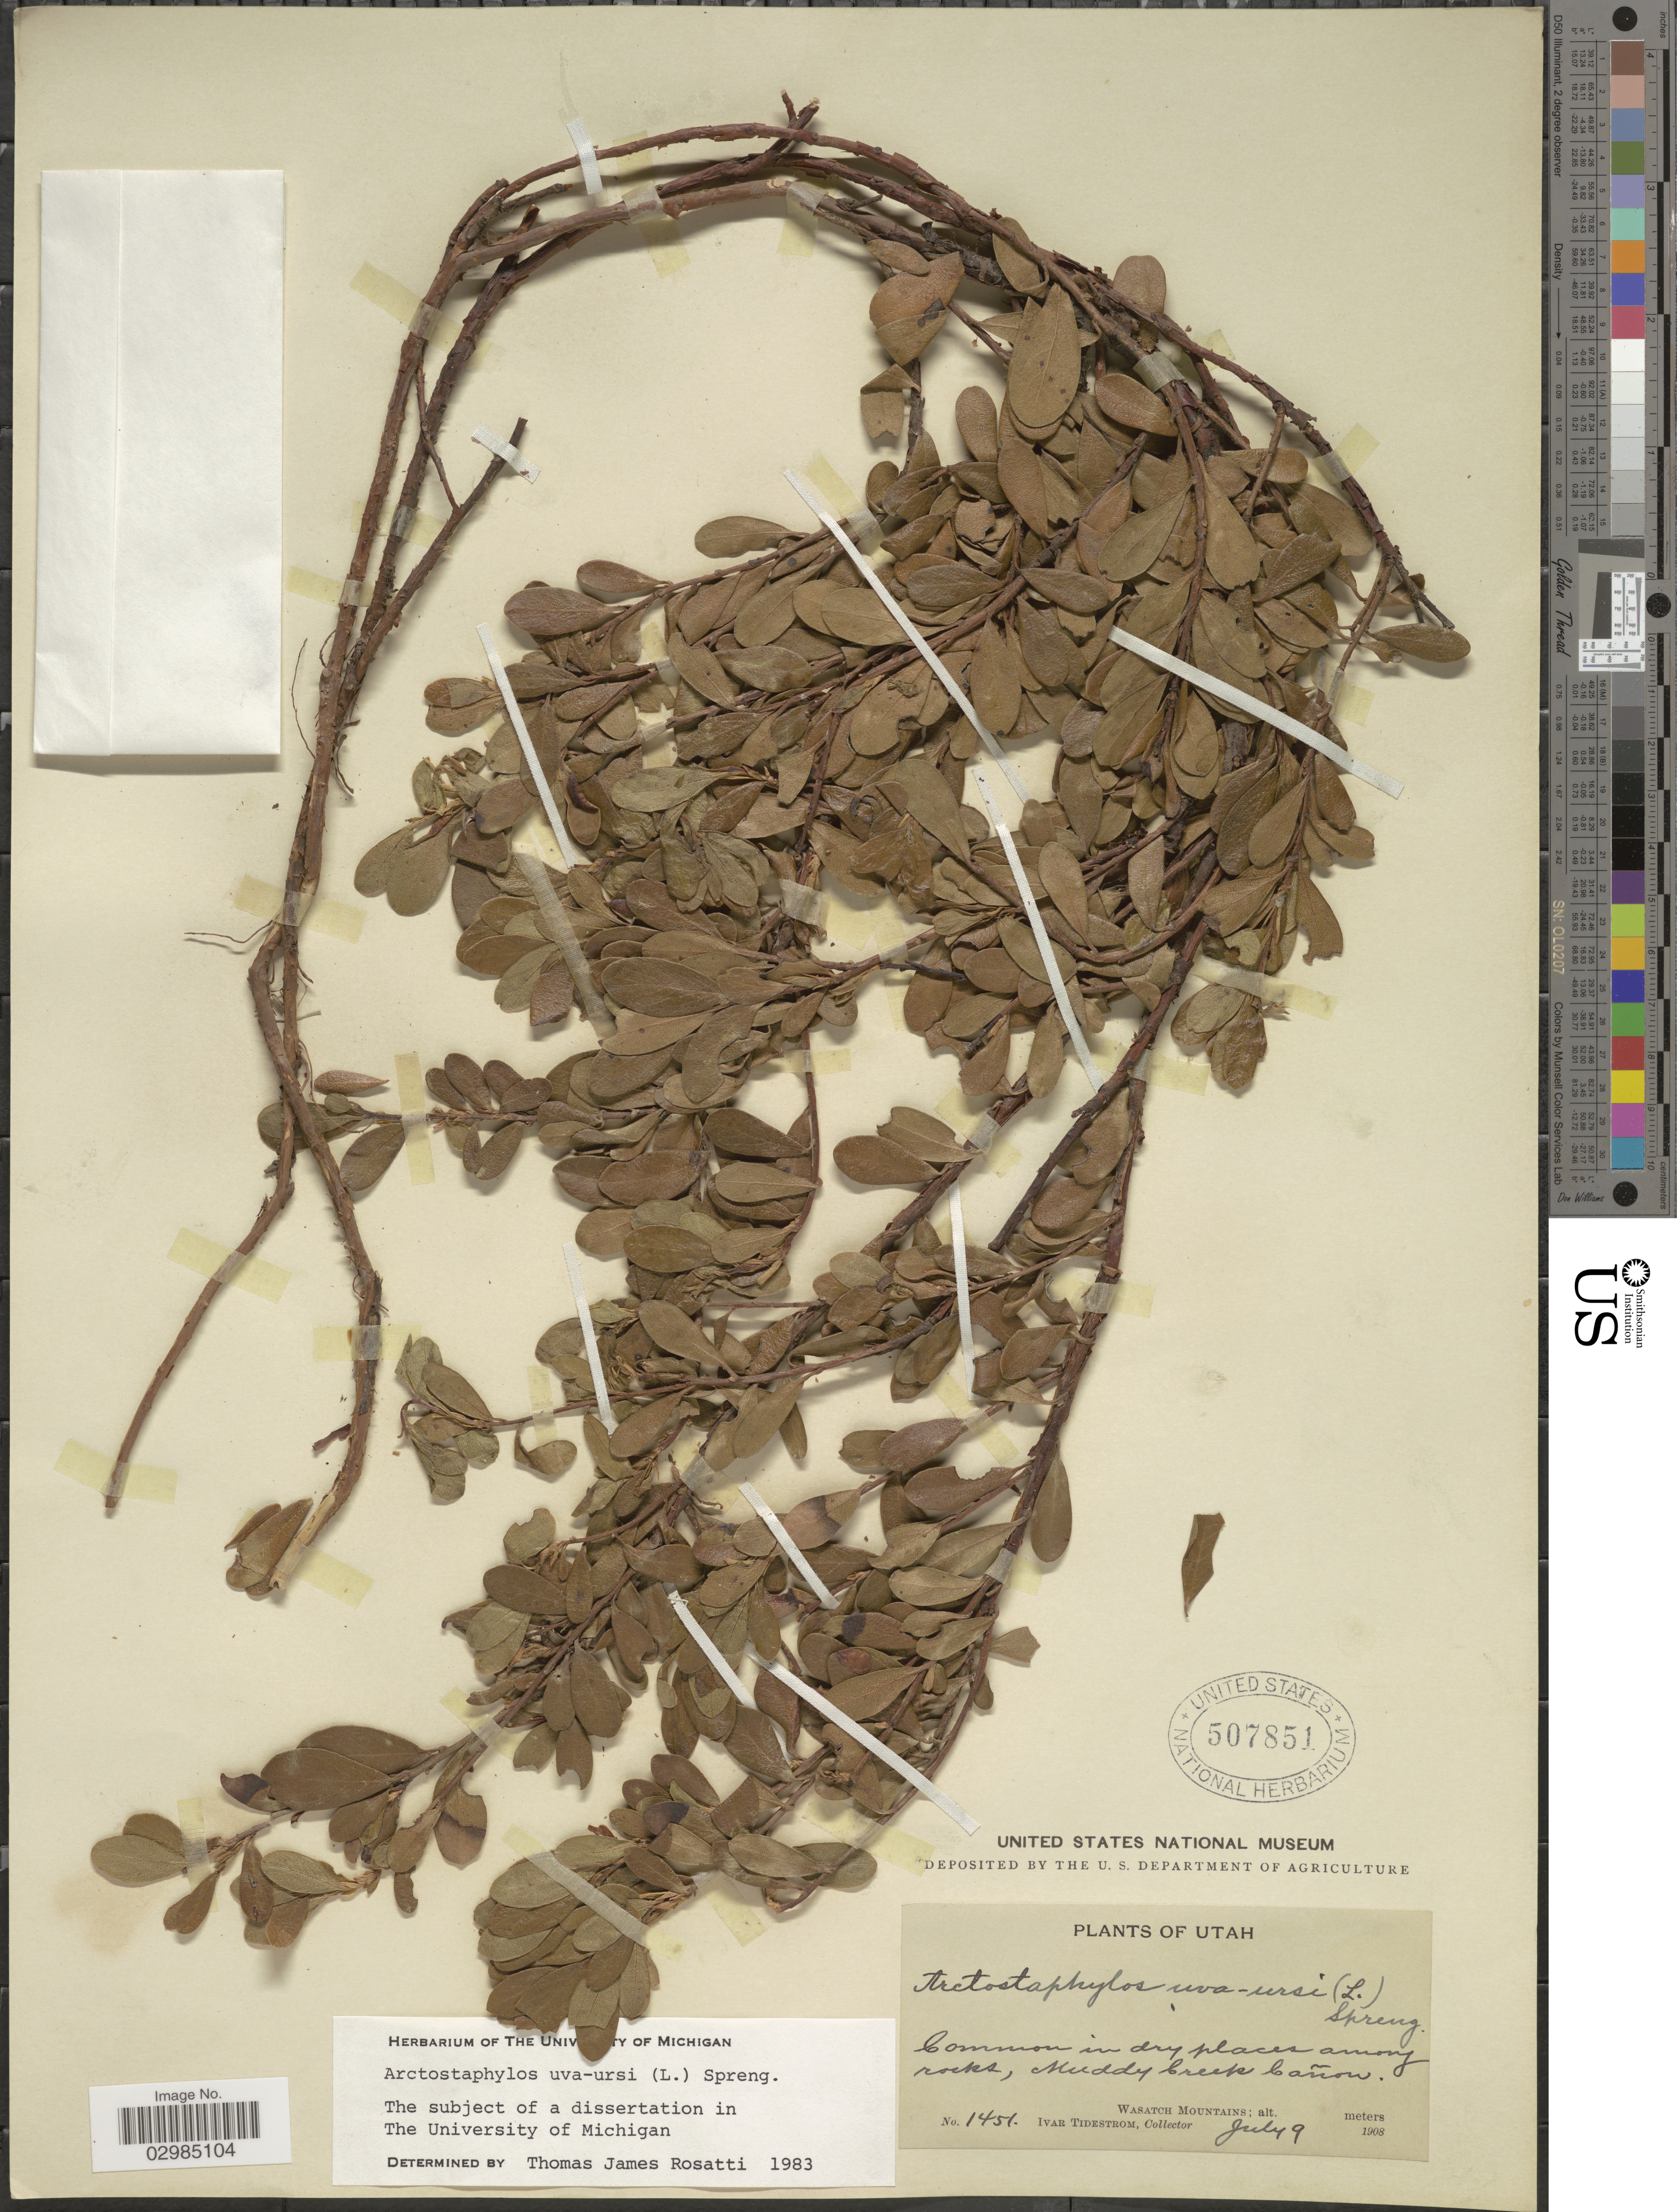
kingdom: Plantae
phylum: Tracheophyta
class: Magnoliopsida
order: Ericales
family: Ericaceae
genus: Arctostaphylos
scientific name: Arctostaphylos uva-ursi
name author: (L.) Spreng.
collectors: I. F. Tidestrom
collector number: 1451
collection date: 1908-07-09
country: United States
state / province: Utah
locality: Muddy Creek Cañon. Wasatch Mountains.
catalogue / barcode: US 507851